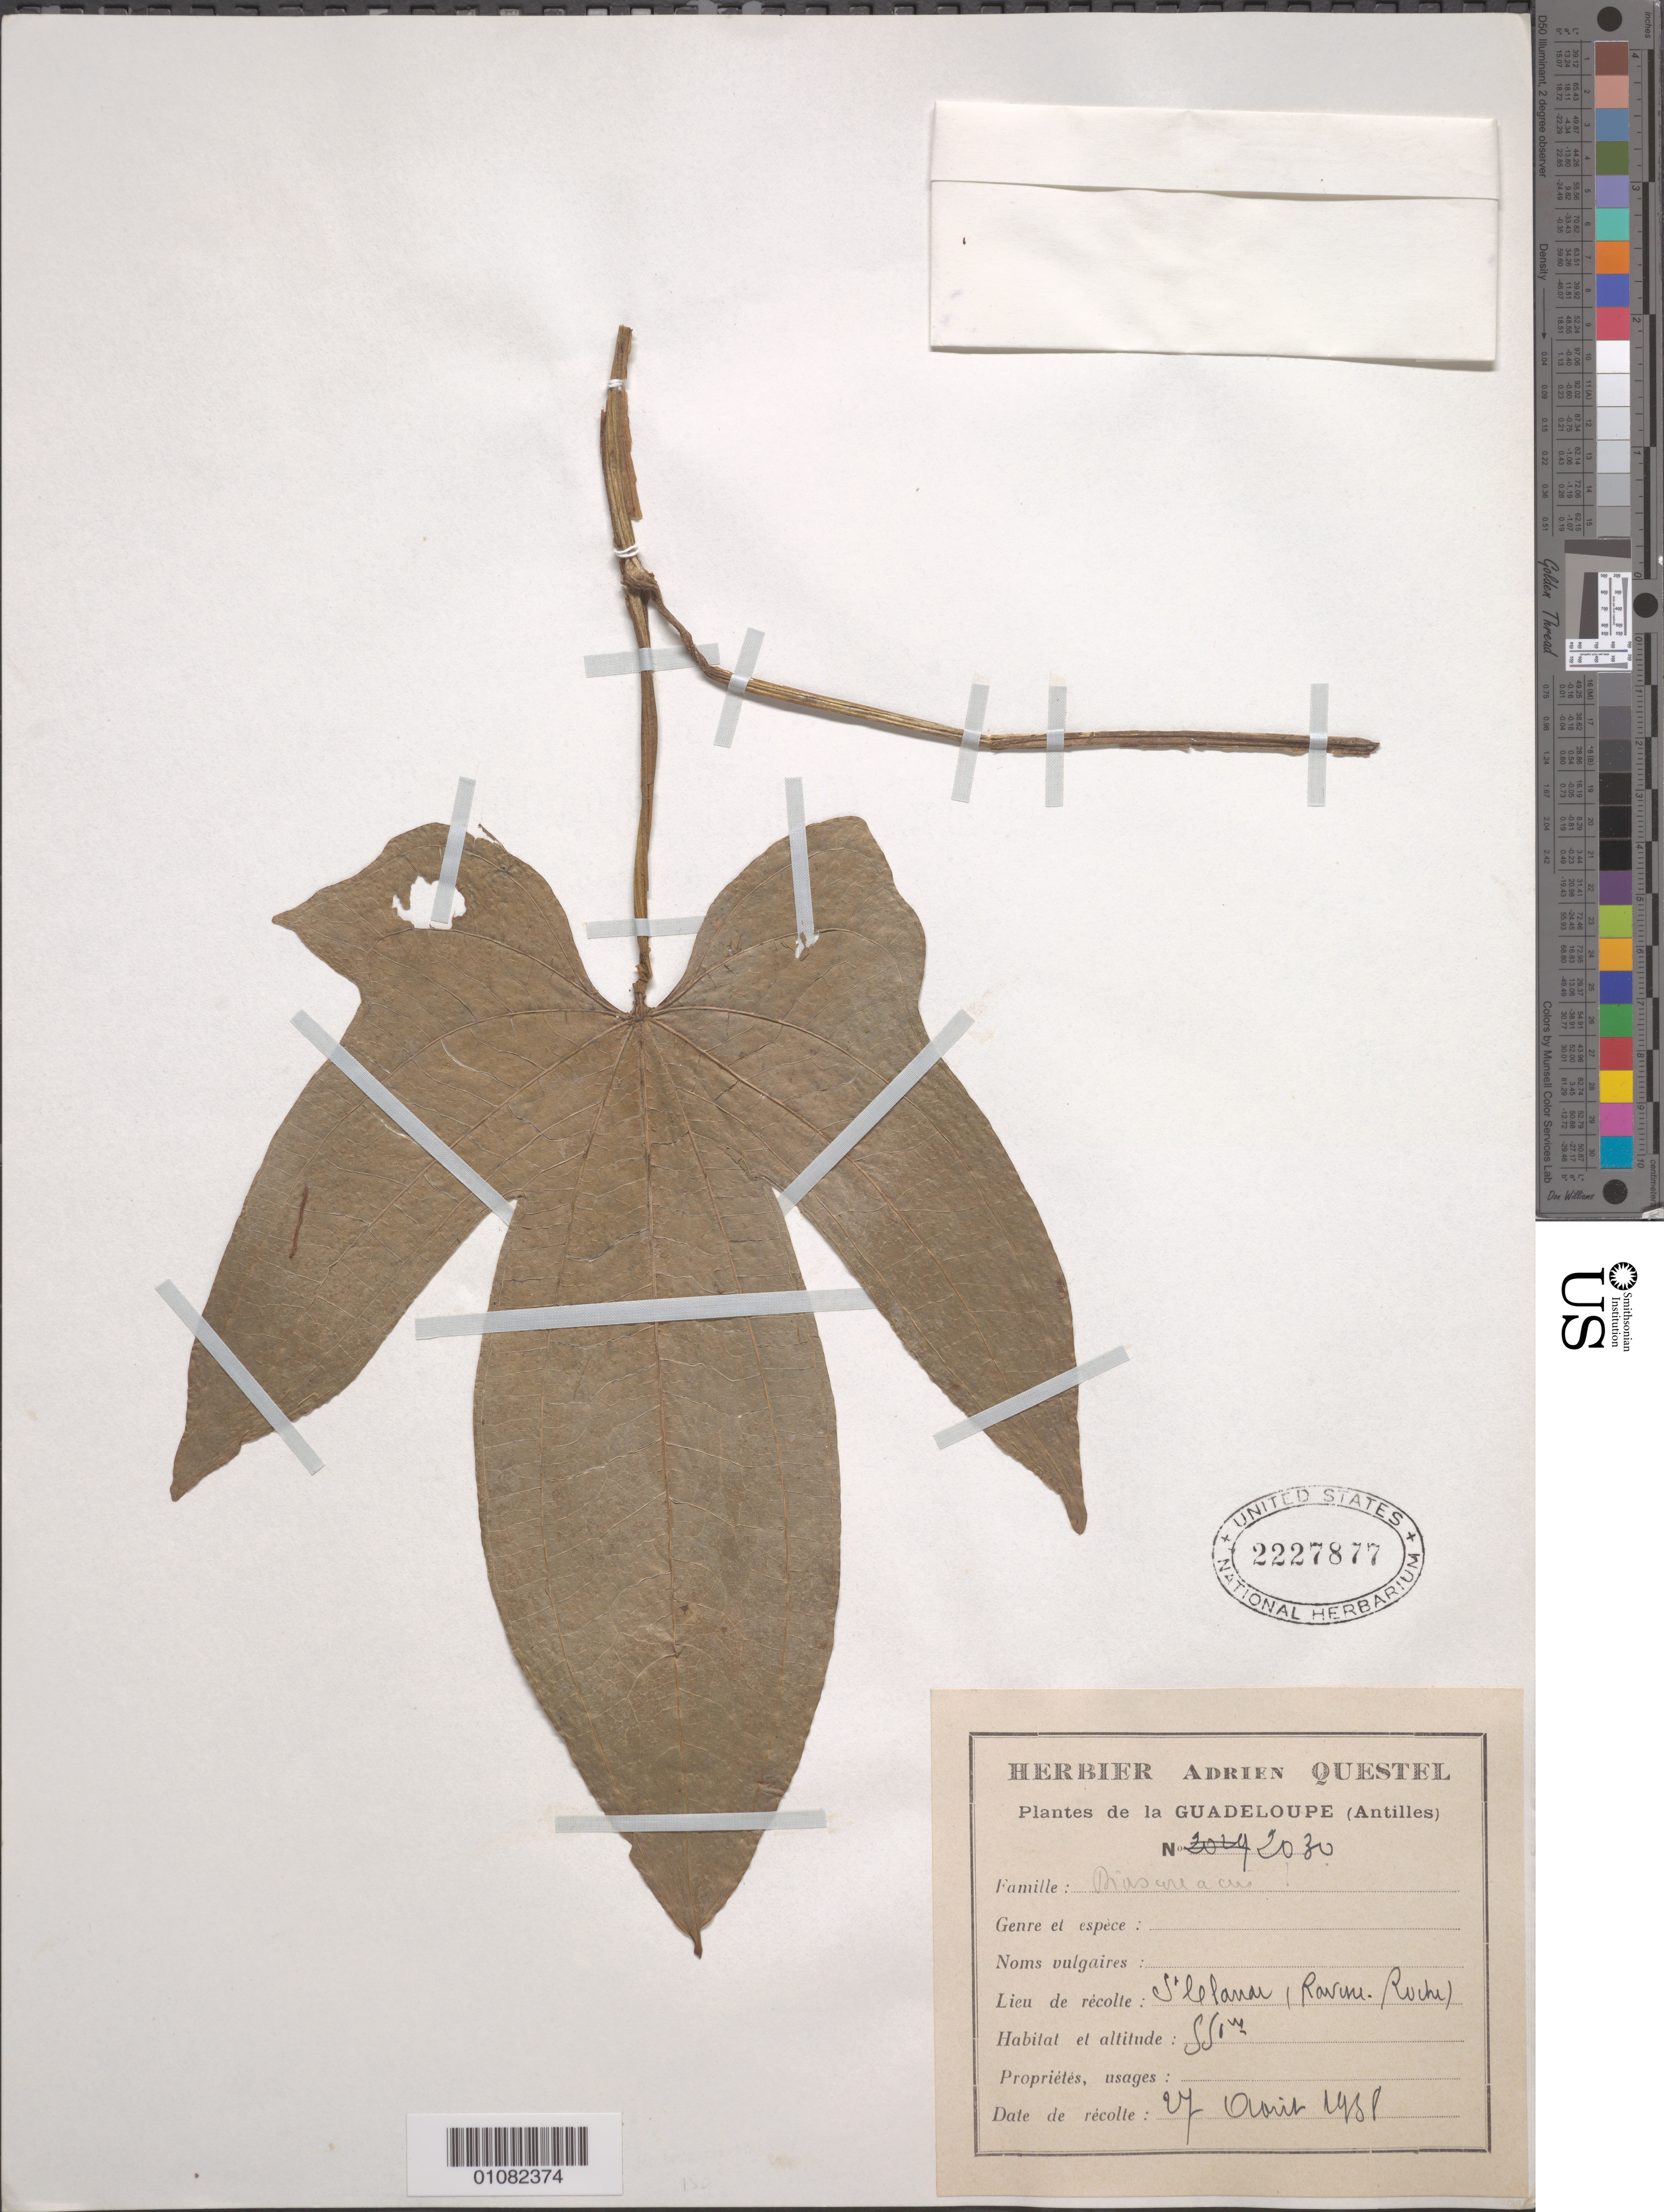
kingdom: Plantae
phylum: Tracheophyta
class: Liliopsida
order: Dioscoreales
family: Dioscoreaceae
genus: Dioscorea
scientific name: Dioscorea sp.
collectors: A. Questel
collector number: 2030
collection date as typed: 27 Aug 1938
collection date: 1938-08-27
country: Guadeloupe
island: Basse Terre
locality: Ravine Roche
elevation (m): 550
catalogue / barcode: US 2227877